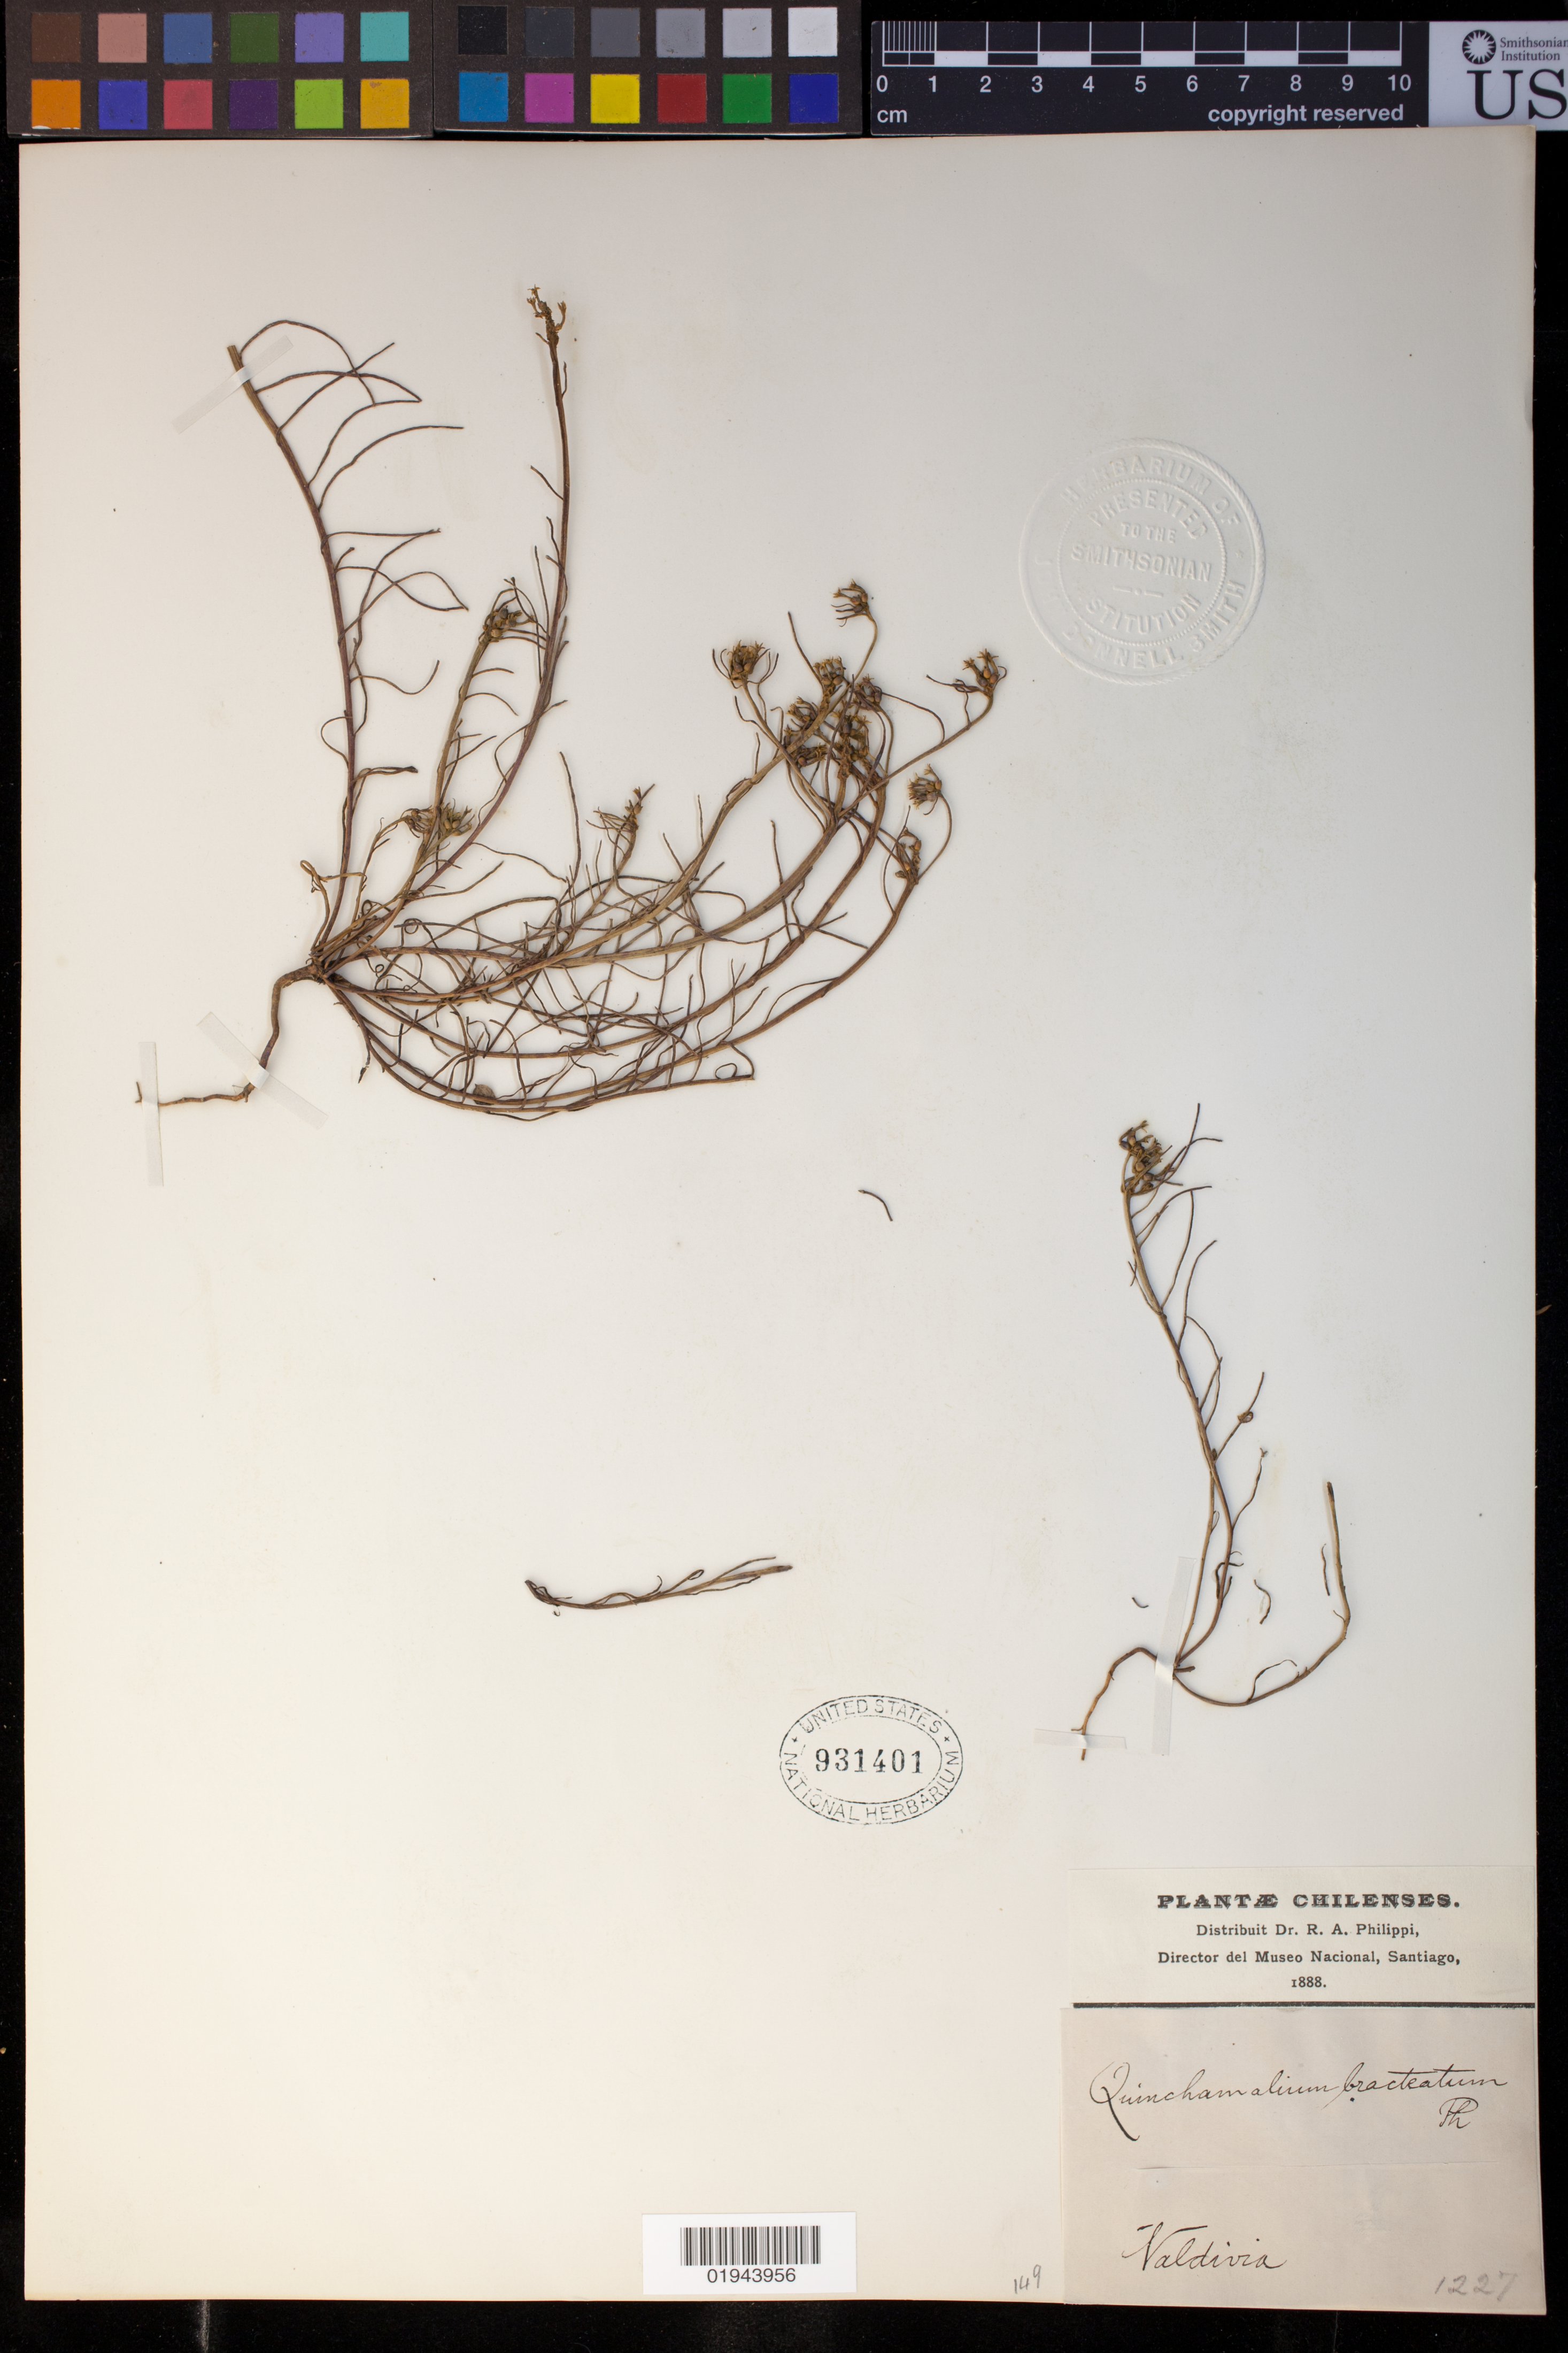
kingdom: Plantae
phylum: Tracheophyta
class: Magnoliopsida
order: Santalales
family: Schoepfiaceae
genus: Quinchamalium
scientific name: Quinchamalium bracteosum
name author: Phil.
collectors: R. A. Philippi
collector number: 1227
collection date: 1888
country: Chile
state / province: Los Lagos (X)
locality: Valdivia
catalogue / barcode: US 931401